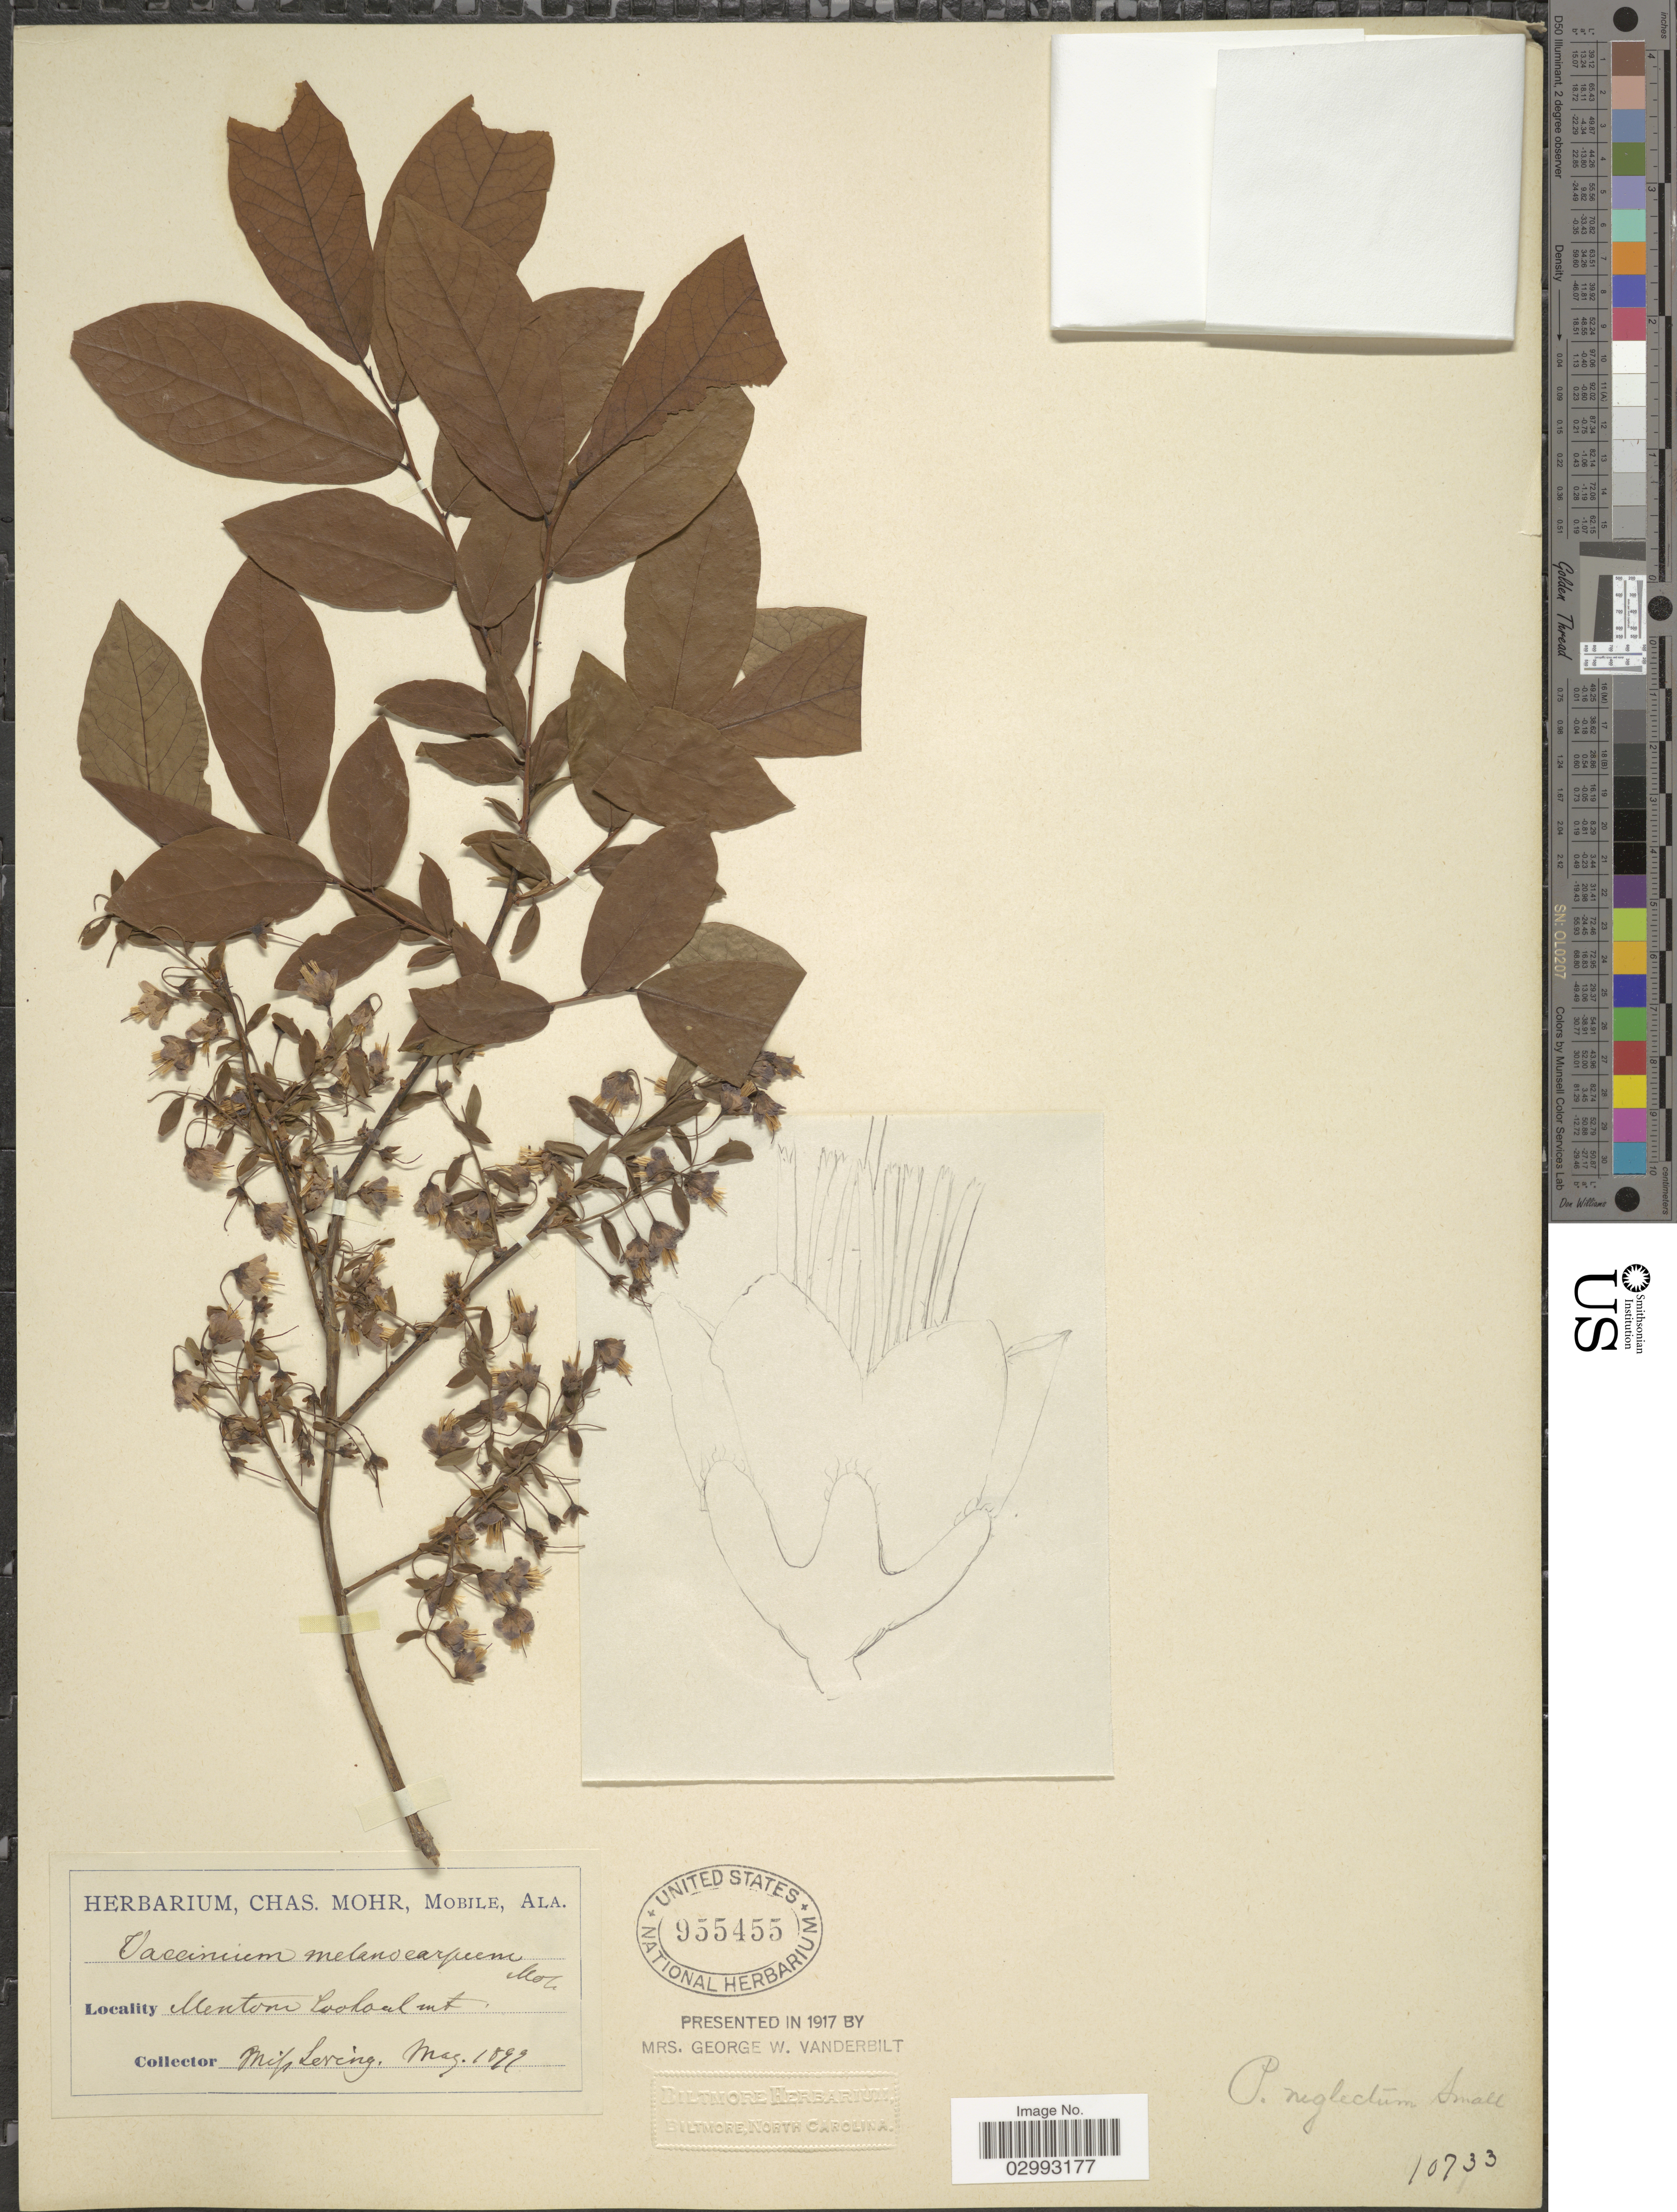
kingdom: Plantae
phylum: Tracheophyta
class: Magnoliopsida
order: Ericales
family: Ericaceae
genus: Polycodium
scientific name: Polycodium melanocarpum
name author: (C. Mohr) Small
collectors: Miss Leving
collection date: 1899-05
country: United States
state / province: Alabama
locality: Mentone Lookout mt.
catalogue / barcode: US 955455